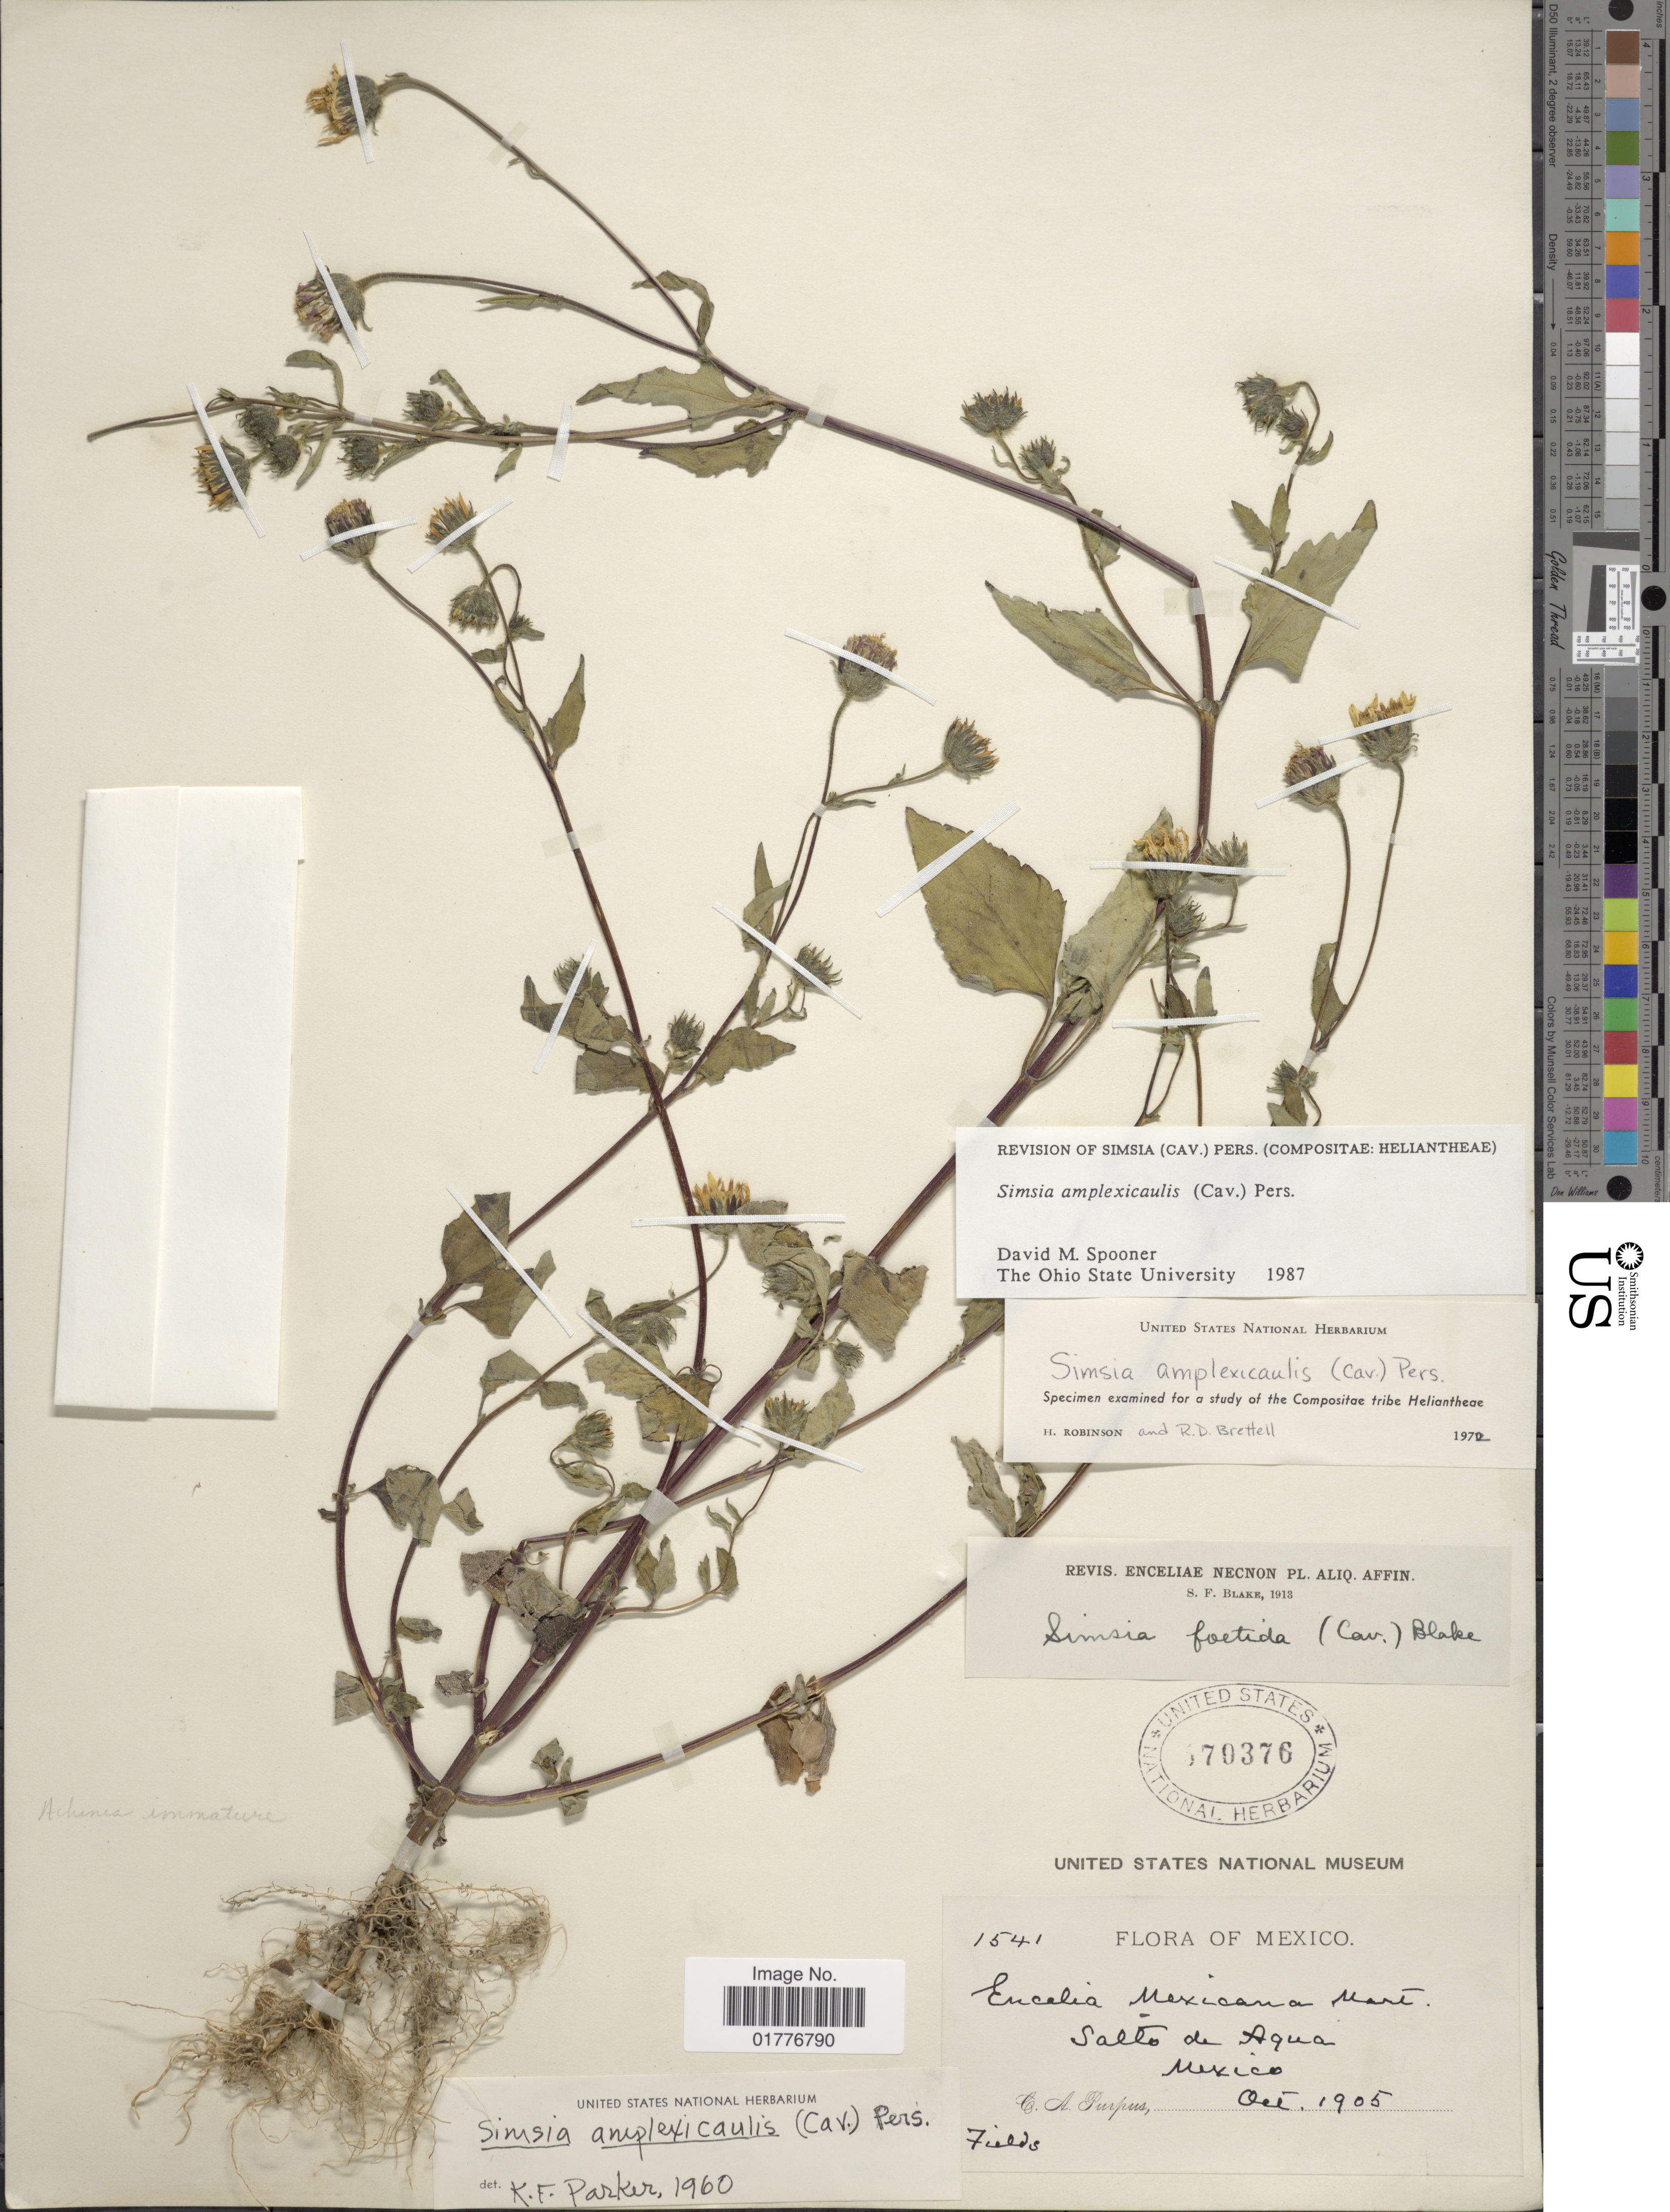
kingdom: Plantae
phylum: Tracheophyta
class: Magnoliopsida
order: Asterales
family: Asteraceae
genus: Simsia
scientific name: Simsia amplexicaulis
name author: (Cav.) Pers.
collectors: C. A. Purpus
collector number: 1541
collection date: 1905-10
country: Mexico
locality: Salto de Agua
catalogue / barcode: US 570376